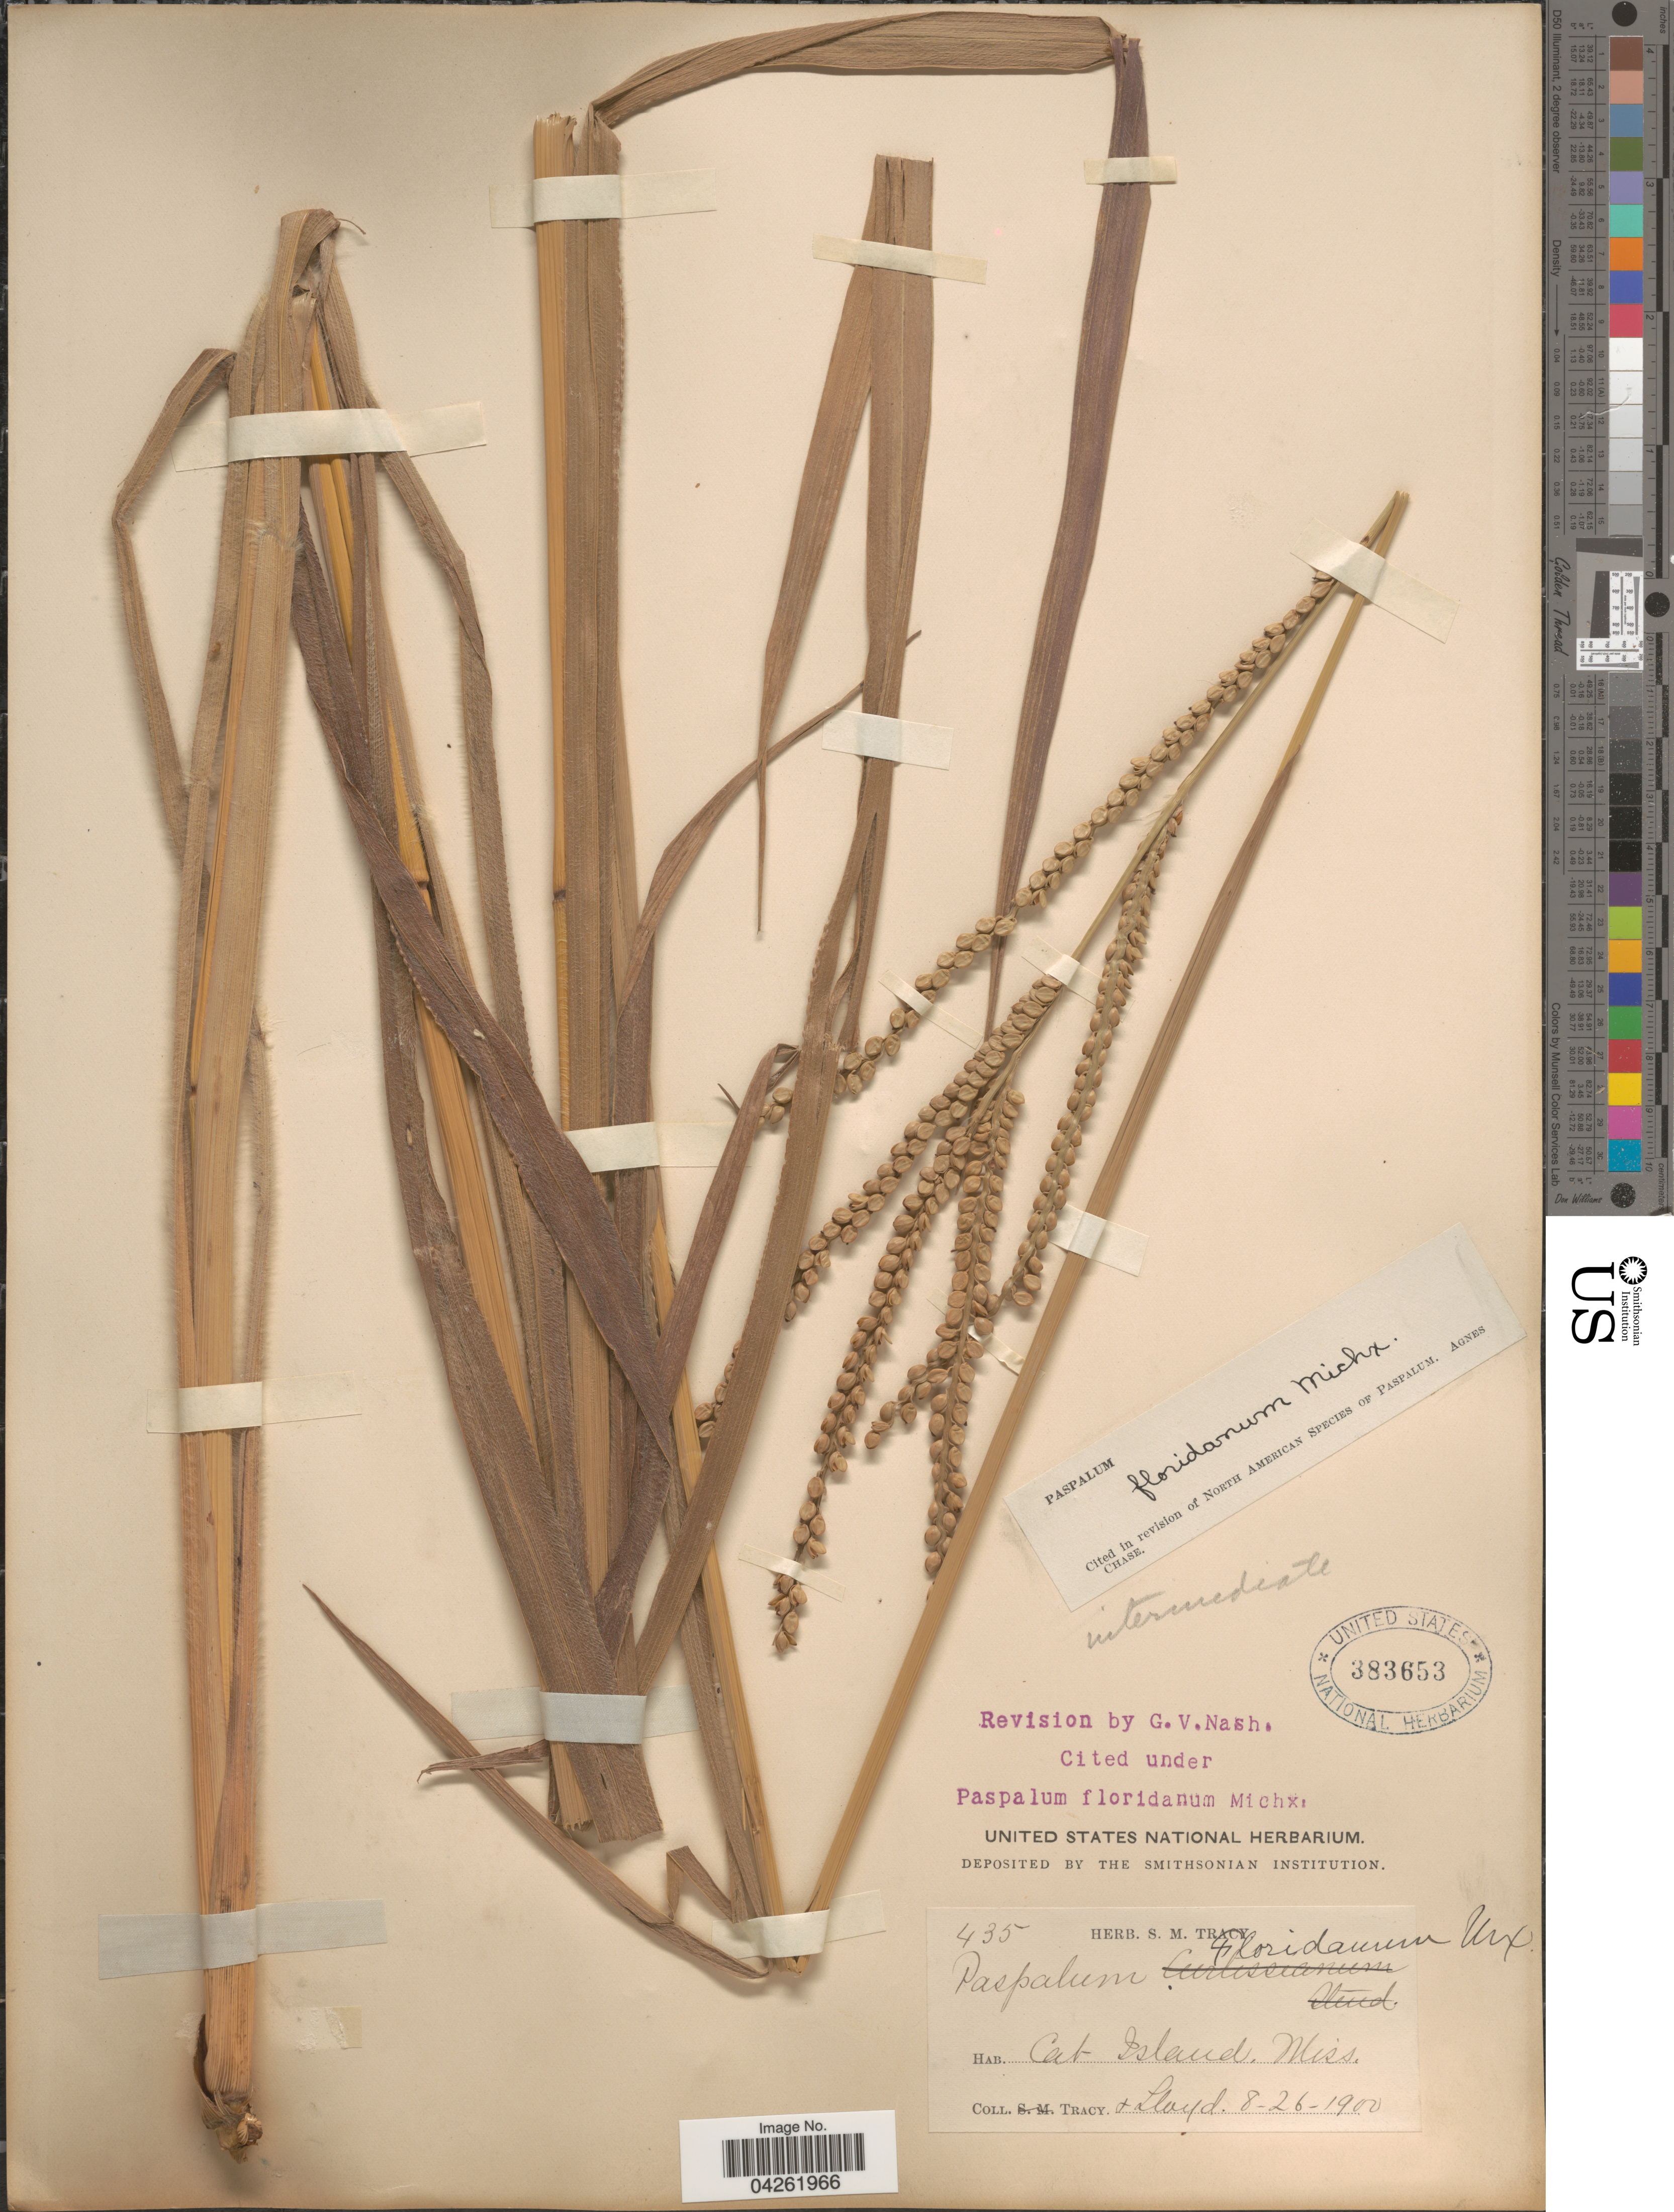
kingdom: Plantae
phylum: Tracheophyta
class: Liliopsida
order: Poales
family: Poaceae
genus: Paspalum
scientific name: Paspalum floridanum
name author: Michx.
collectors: -. Tracy & -- Lloyd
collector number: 435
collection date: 1900-08-26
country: United States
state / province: Mississippi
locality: Cat Island.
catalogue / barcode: US 383653